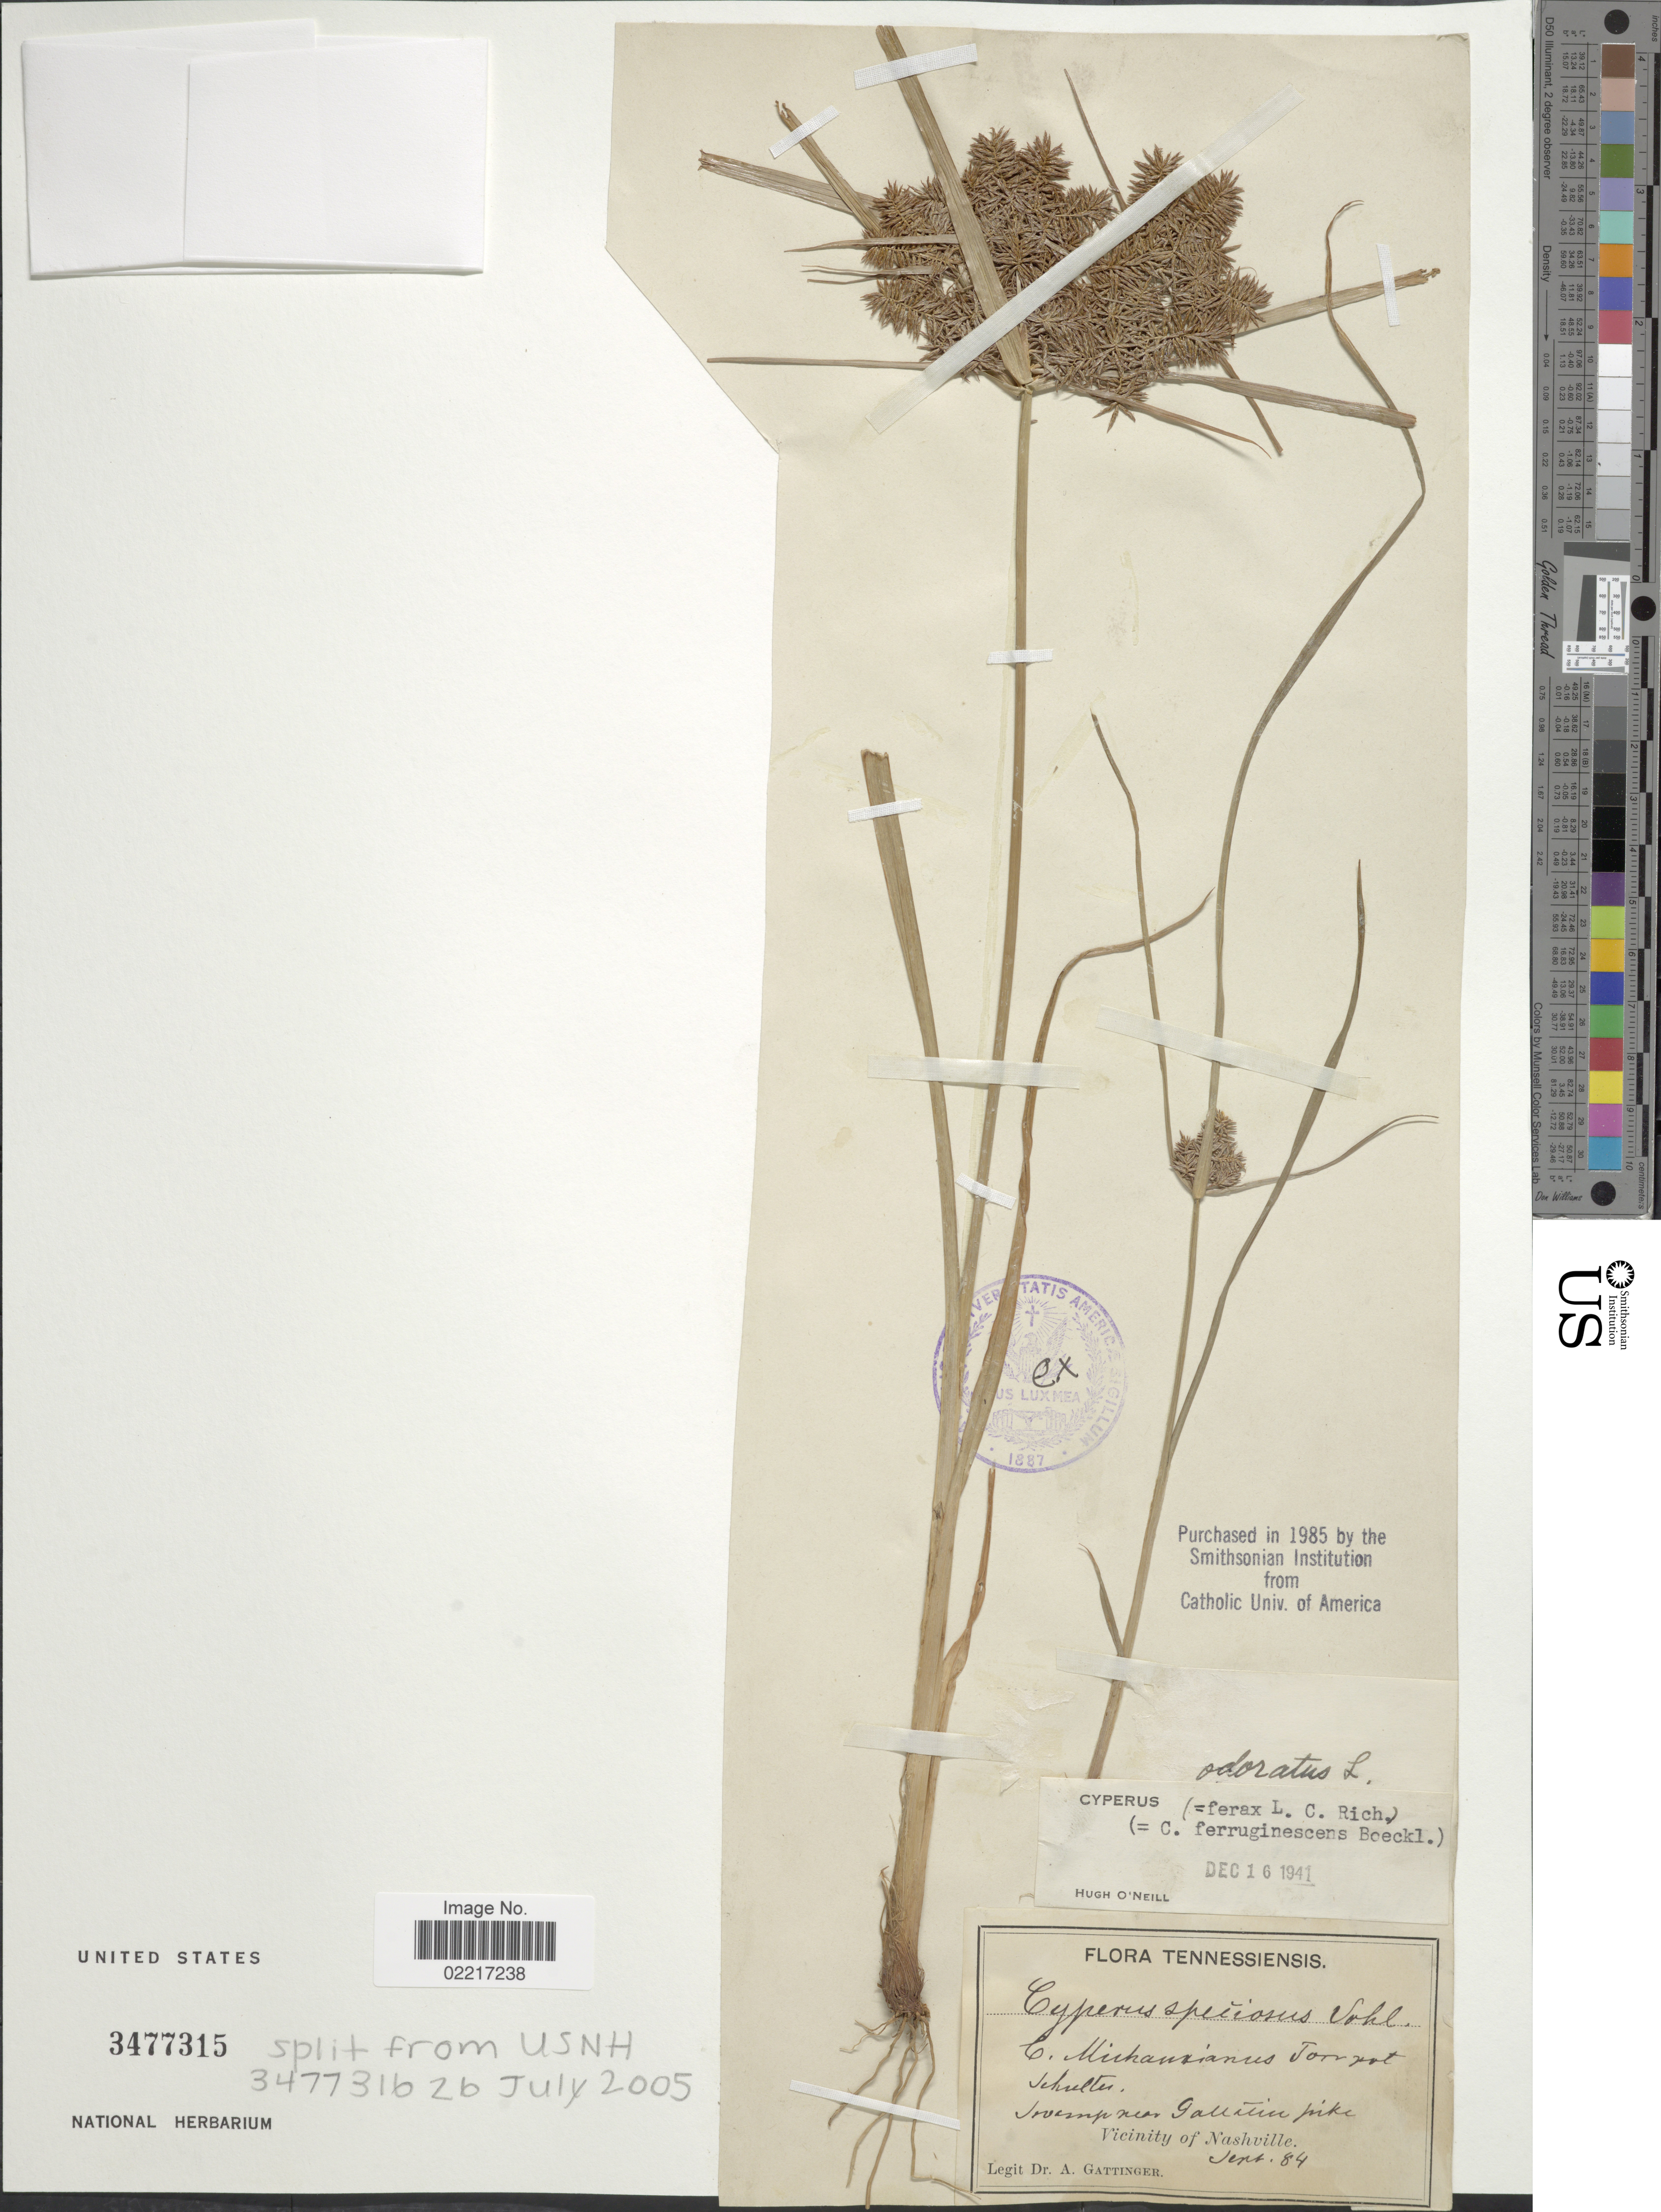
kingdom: Plantae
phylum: Tracheophyta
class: Liliopsida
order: Poales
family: Cyperaceae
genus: Cyperus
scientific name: Cyperus odoratus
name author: L.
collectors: A. Gattinger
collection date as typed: Transcribed d/m/y: /9/84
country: United States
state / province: Tennessee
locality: Swamp near Gallatin Pike, vicinity of Nashville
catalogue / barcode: US 3477315